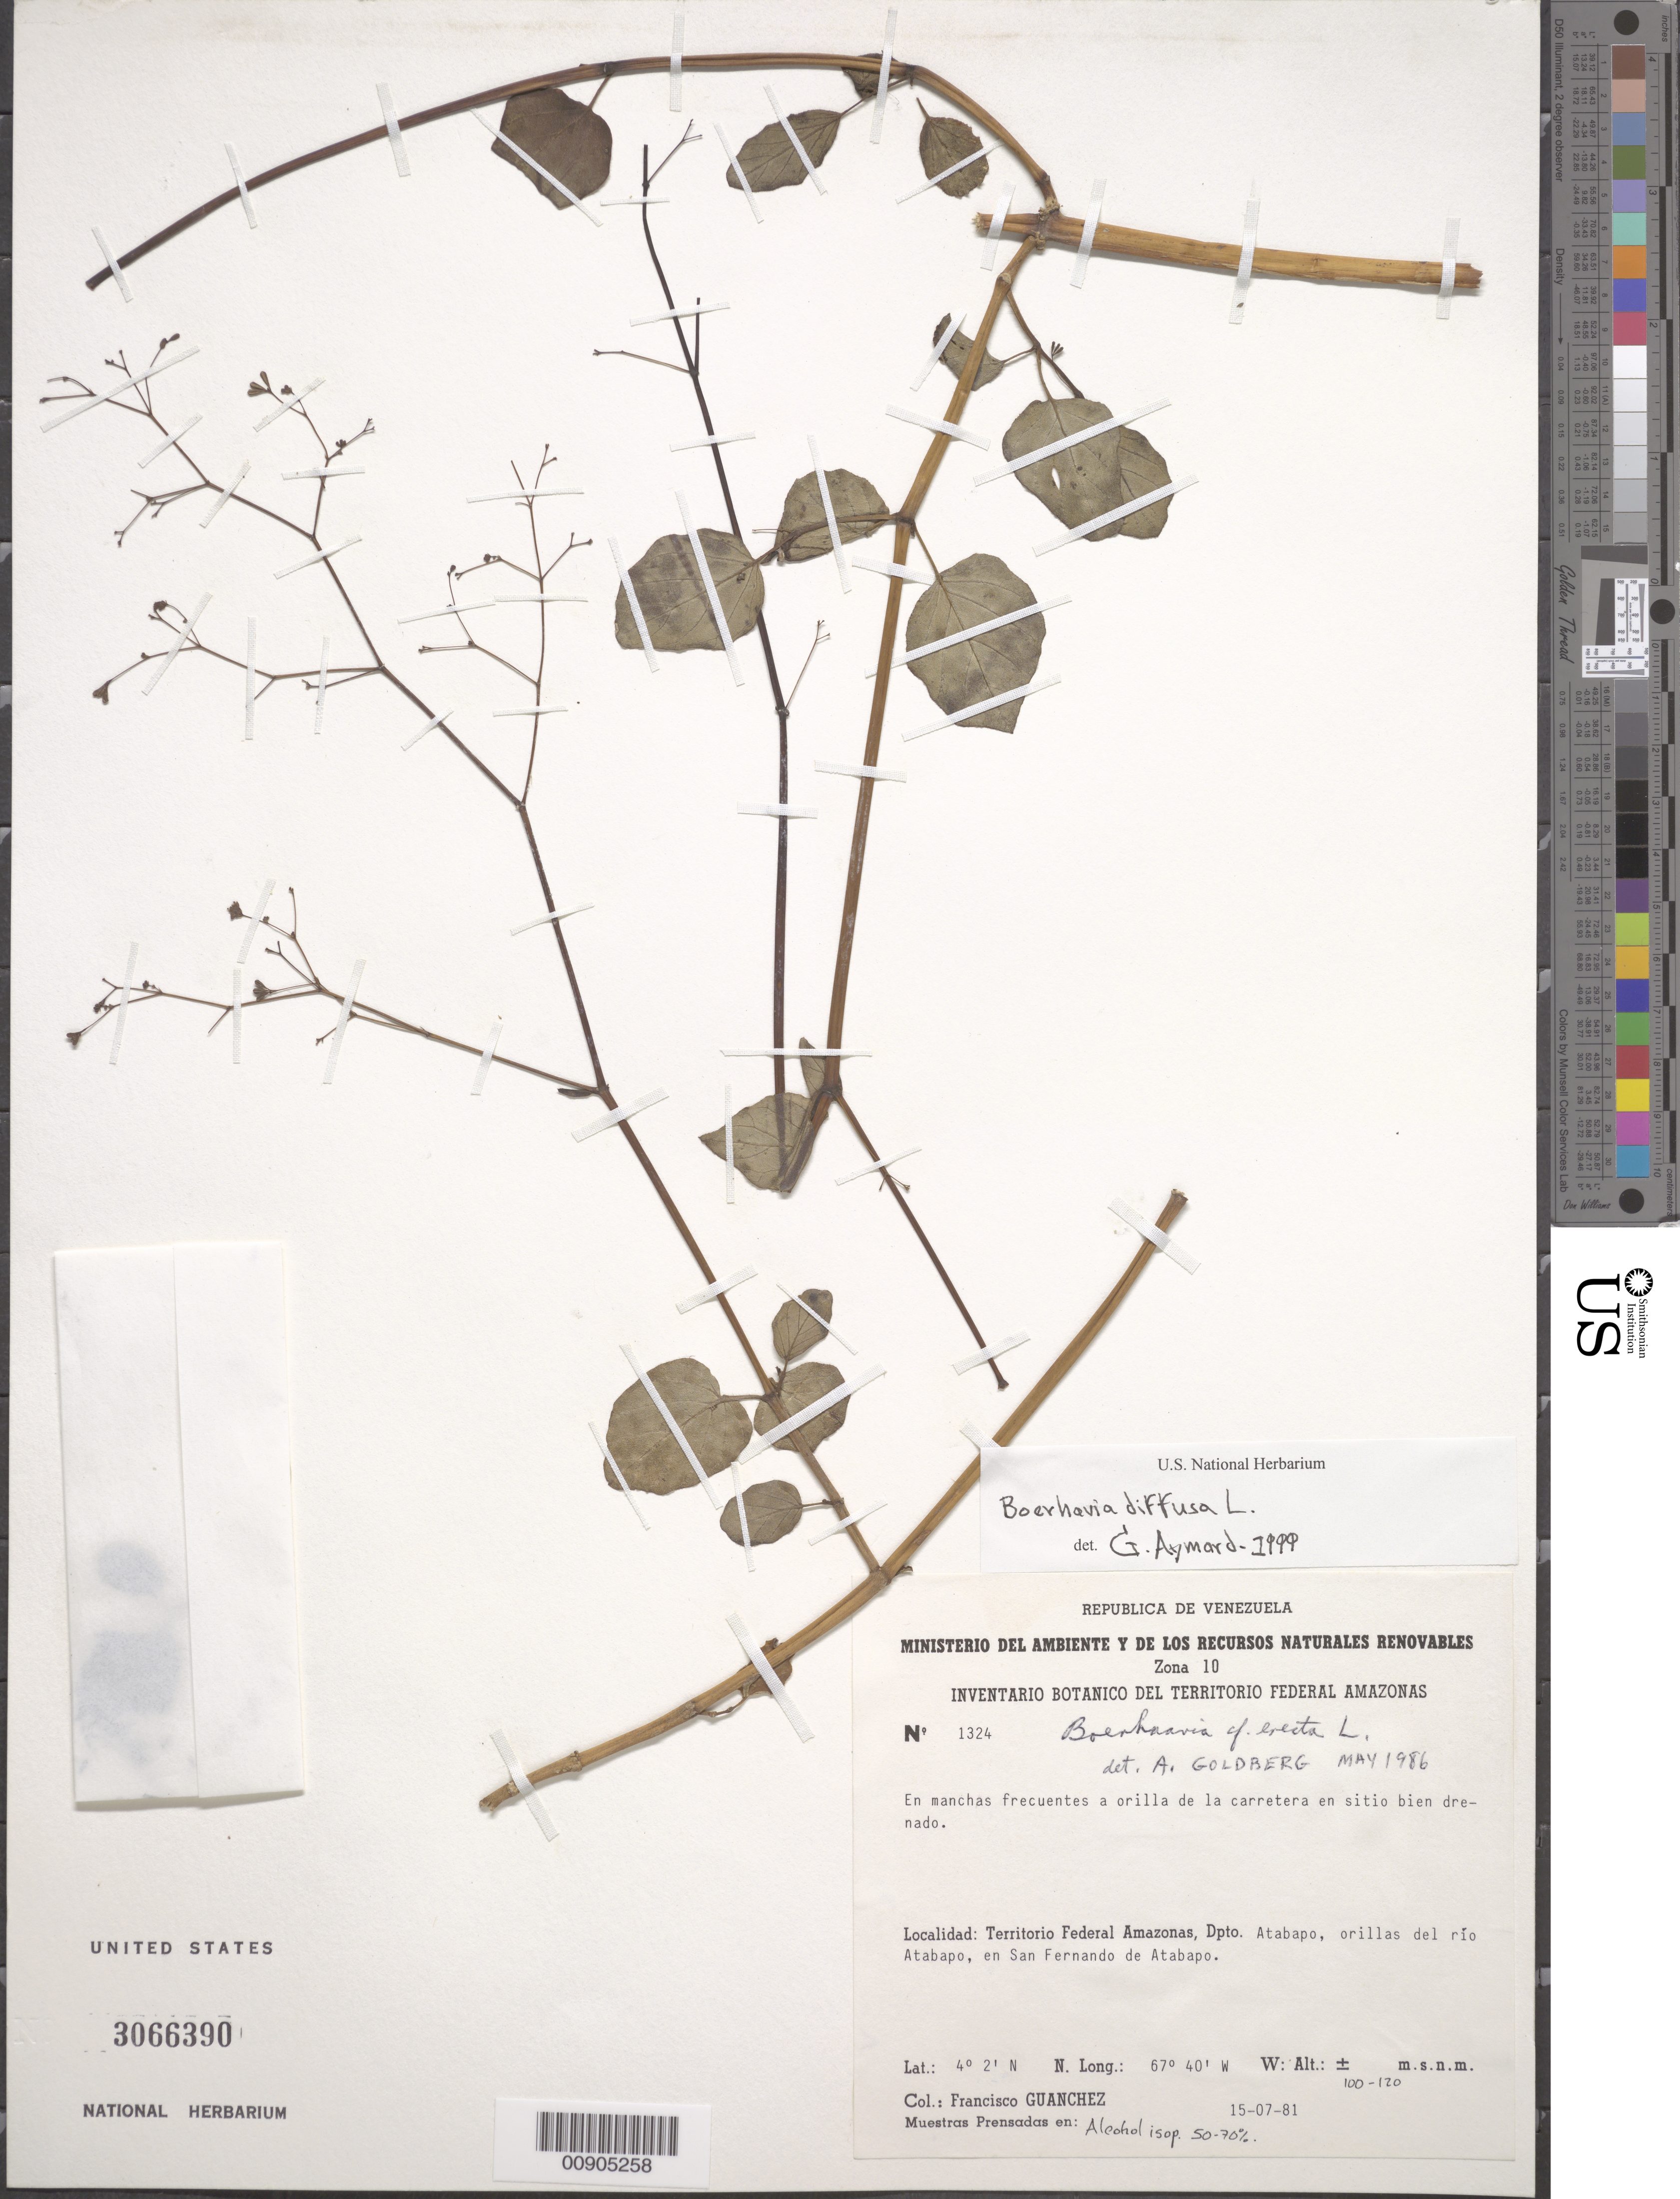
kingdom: Plantae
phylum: Tracheophyta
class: Magnoliopsida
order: Caryophyllales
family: Nyctaginaceae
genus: Boerhavia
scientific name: Boerhavia diffusa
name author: L.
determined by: Aymard C., G. A., (PORT), Univ. Nac. Exp. de los Llanos Ezequiel Zamora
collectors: F. Guánchez M.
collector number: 1324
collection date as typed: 15-Jul-81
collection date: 1981-07-15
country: Venezuela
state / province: Amazonas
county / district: Atabapo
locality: Río Atabapo, en San Fernando de Atabapo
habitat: En manchas frequentes a orilla de la carretera en sitio bien drenado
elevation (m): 100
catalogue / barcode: US 3066390